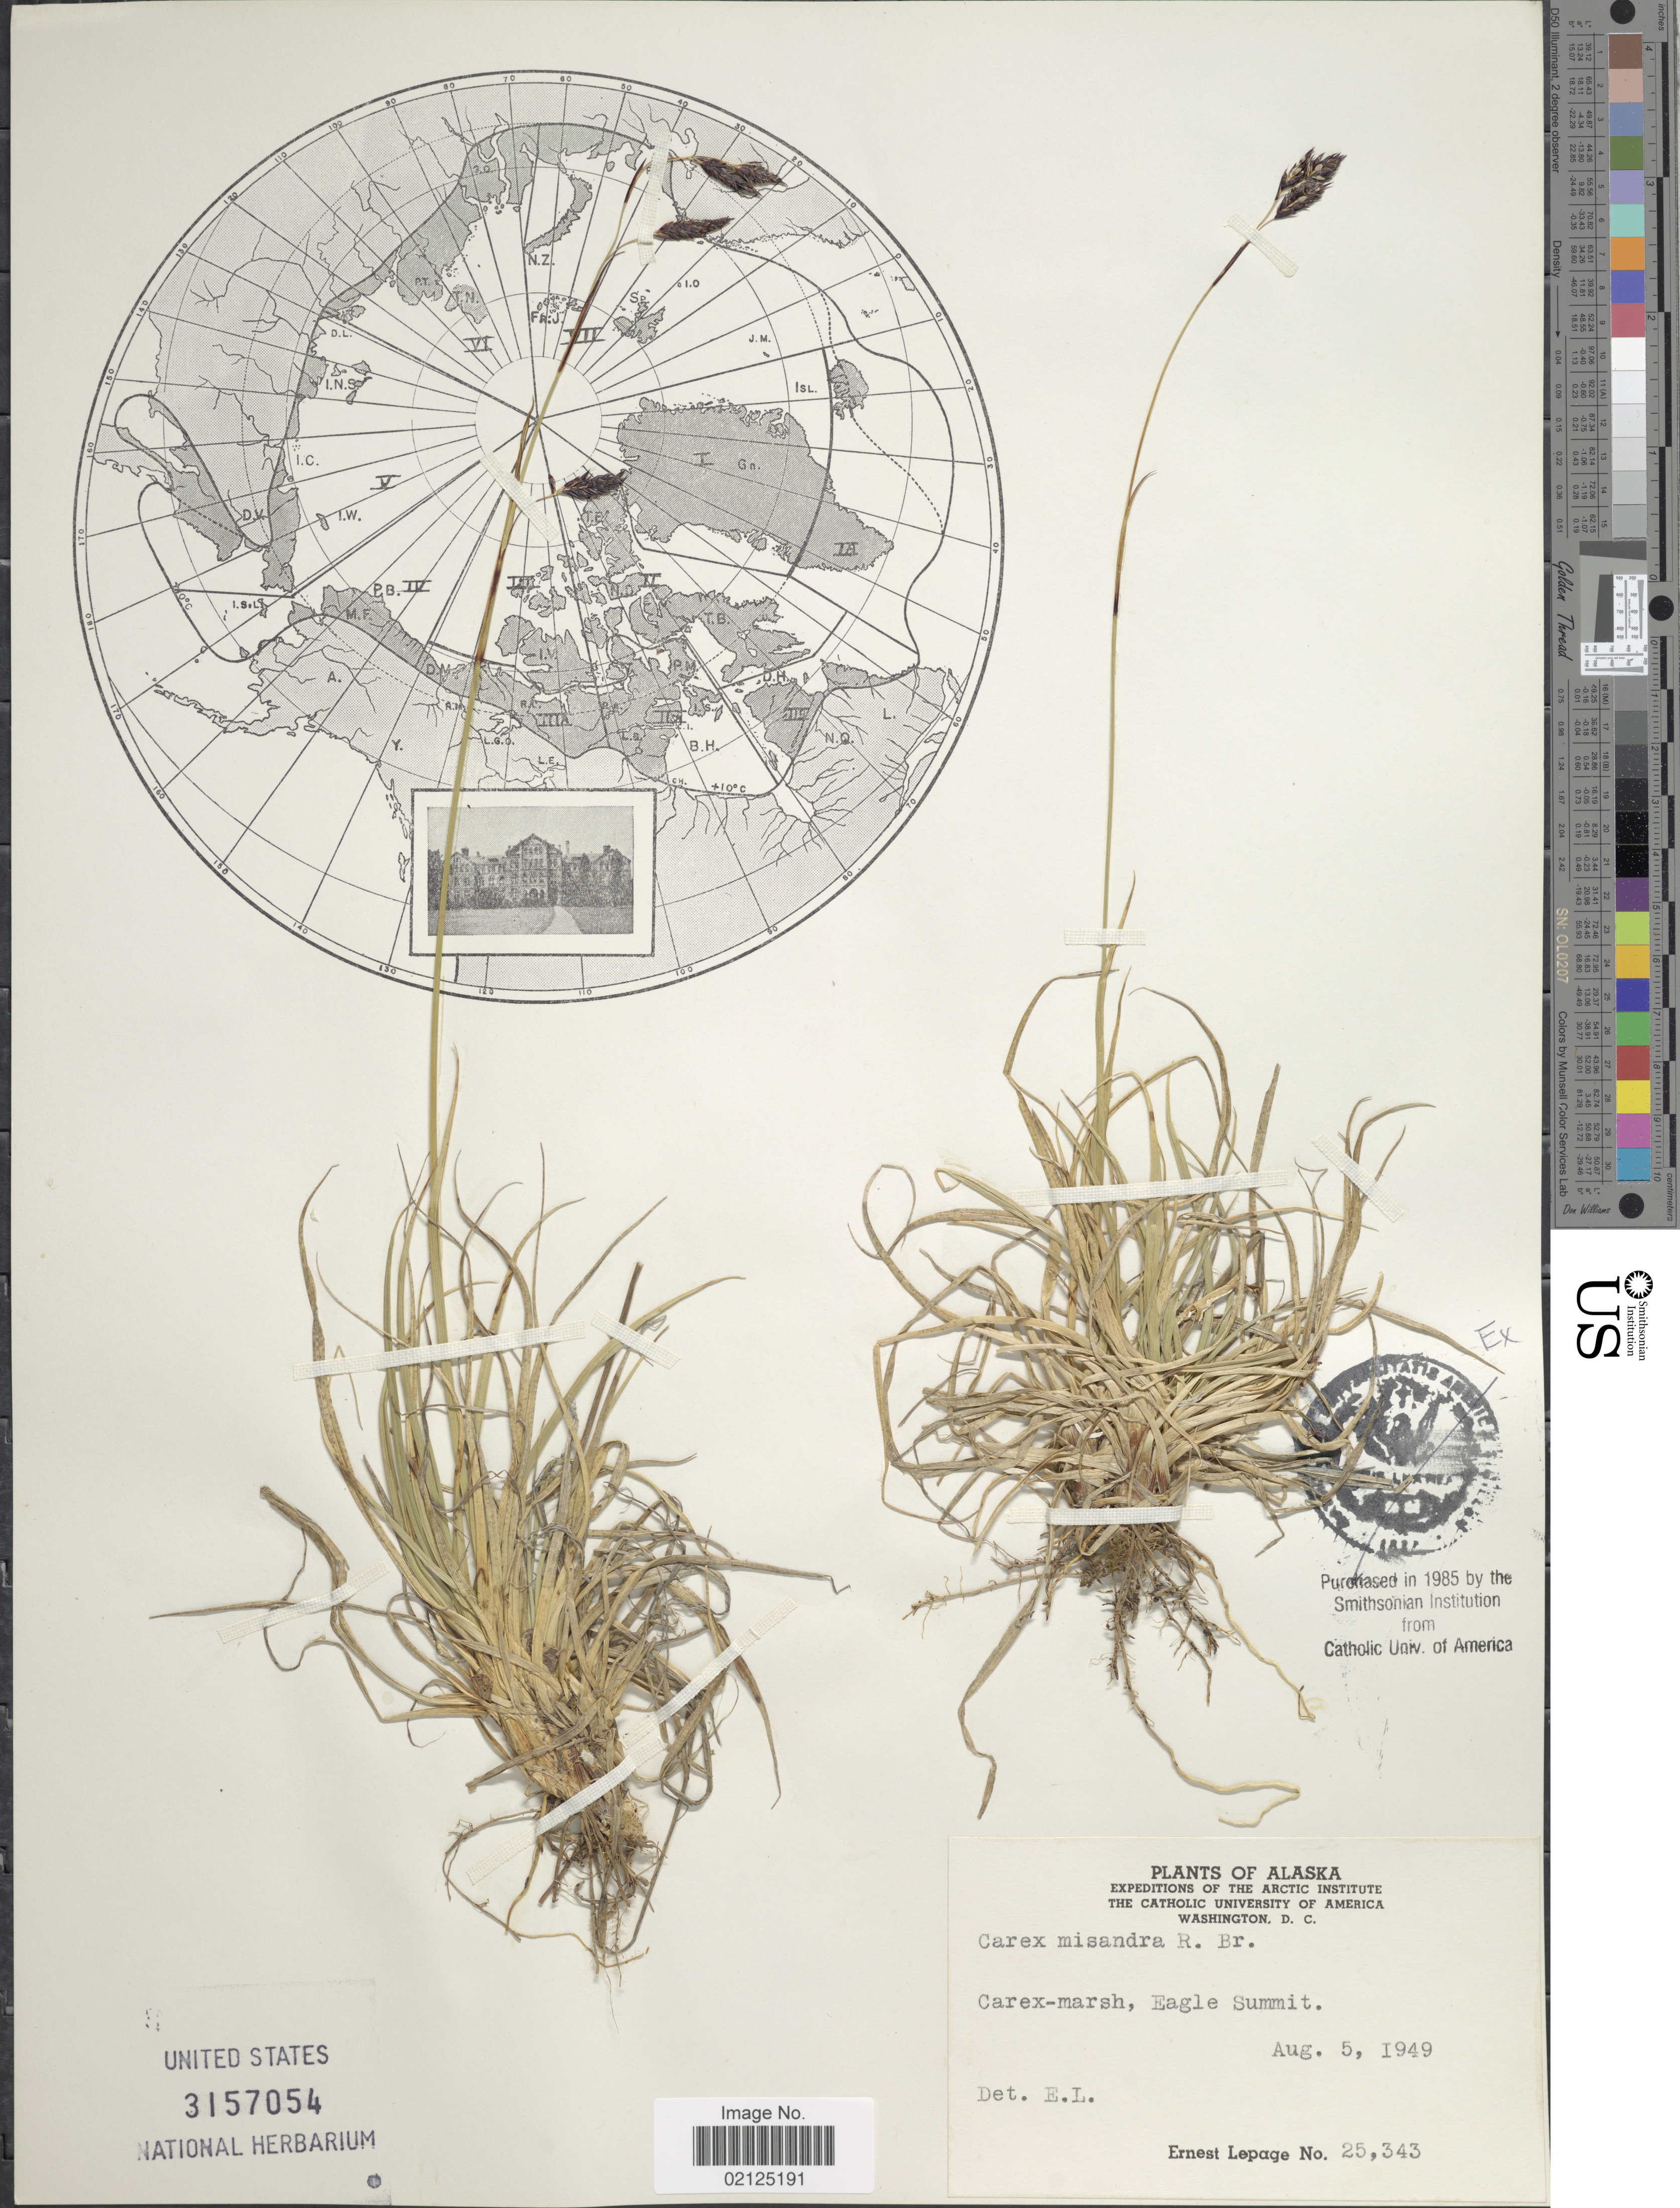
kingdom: Plantae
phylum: Tracheophyta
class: Liliopsida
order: Poales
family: Cyperaceae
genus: Carex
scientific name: Carex fuliginosa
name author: Schkuhr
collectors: E. Lepage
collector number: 25343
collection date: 1949-08-05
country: United States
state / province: Alaska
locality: Carex-marsh, Eagle Summit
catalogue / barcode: US 3157054